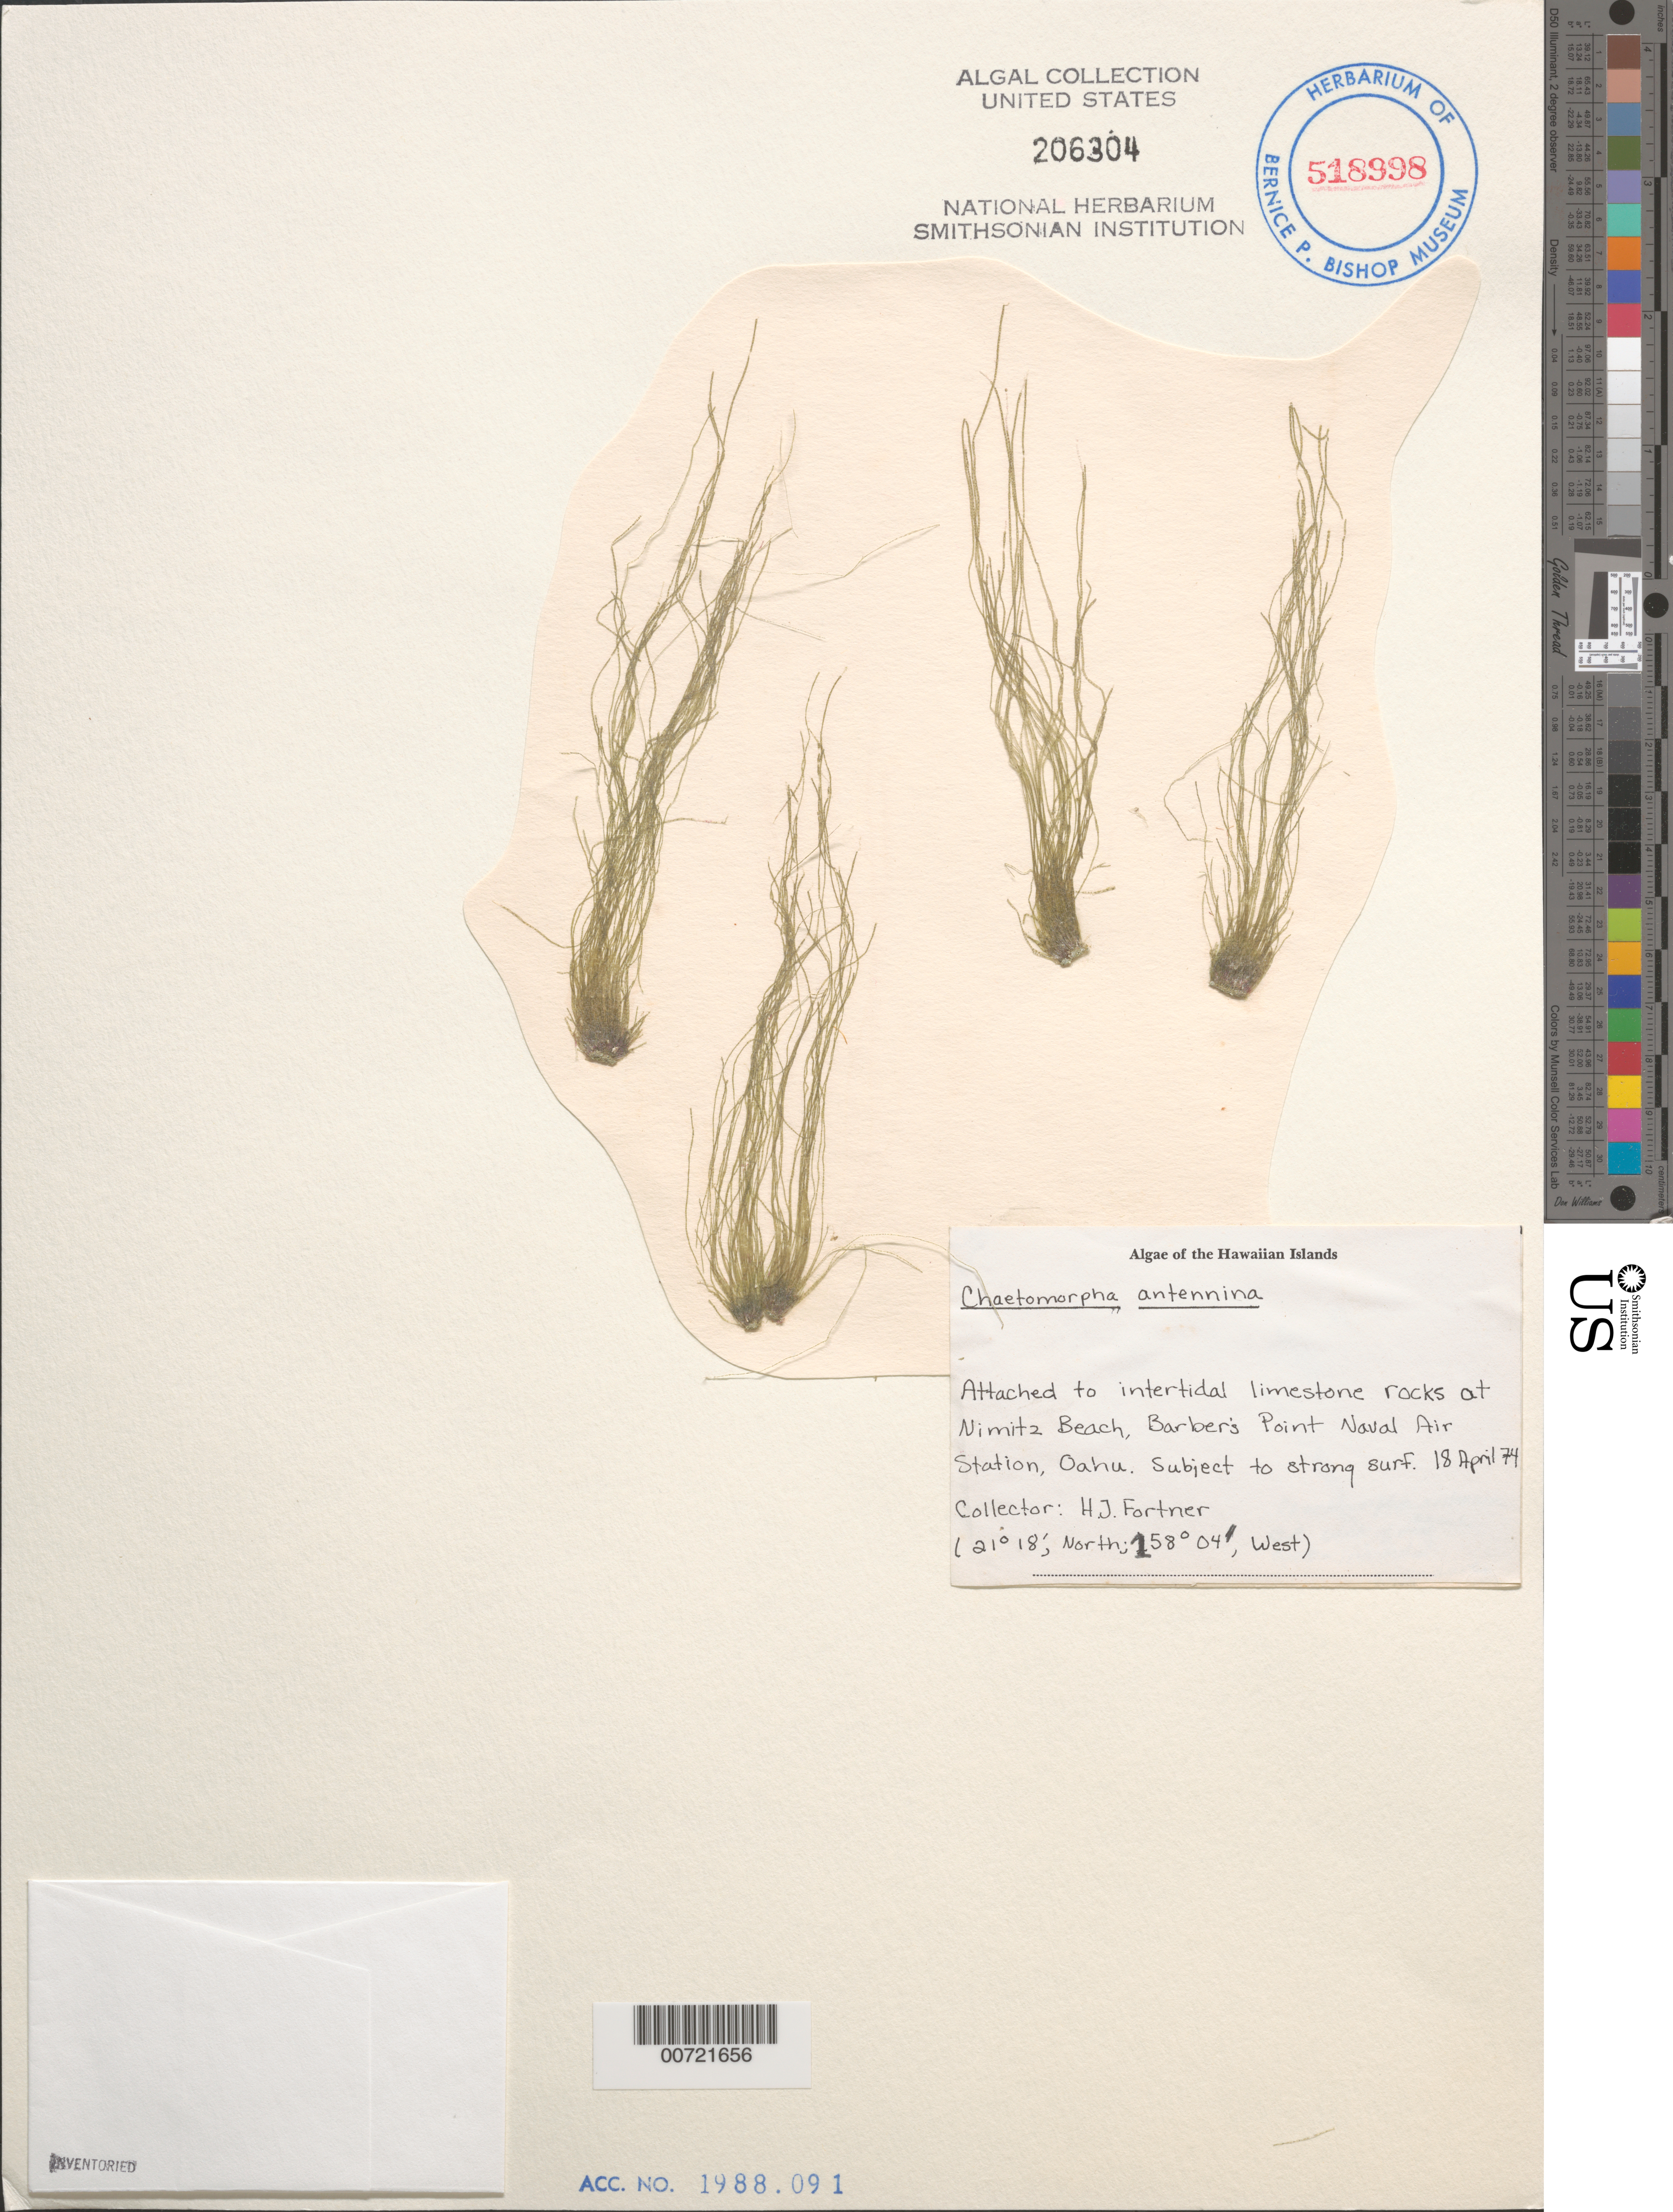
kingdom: Plantae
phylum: Chlorophyta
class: Ulvophyceae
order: Cladophorales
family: Cladophoraceae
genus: Chaetomorpha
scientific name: Chaetomorpha antennina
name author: (Bory) Kütz.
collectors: H. Fortner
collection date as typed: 18 Apr 1974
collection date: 1974-04-18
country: United States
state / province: Hawaii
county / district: Honolulu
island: Oahu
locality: Nimitz Beach, Barbers Point (Barber's Point) Naval Air Station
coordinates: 21 18' N, 158 04' W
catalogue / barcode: US 206304